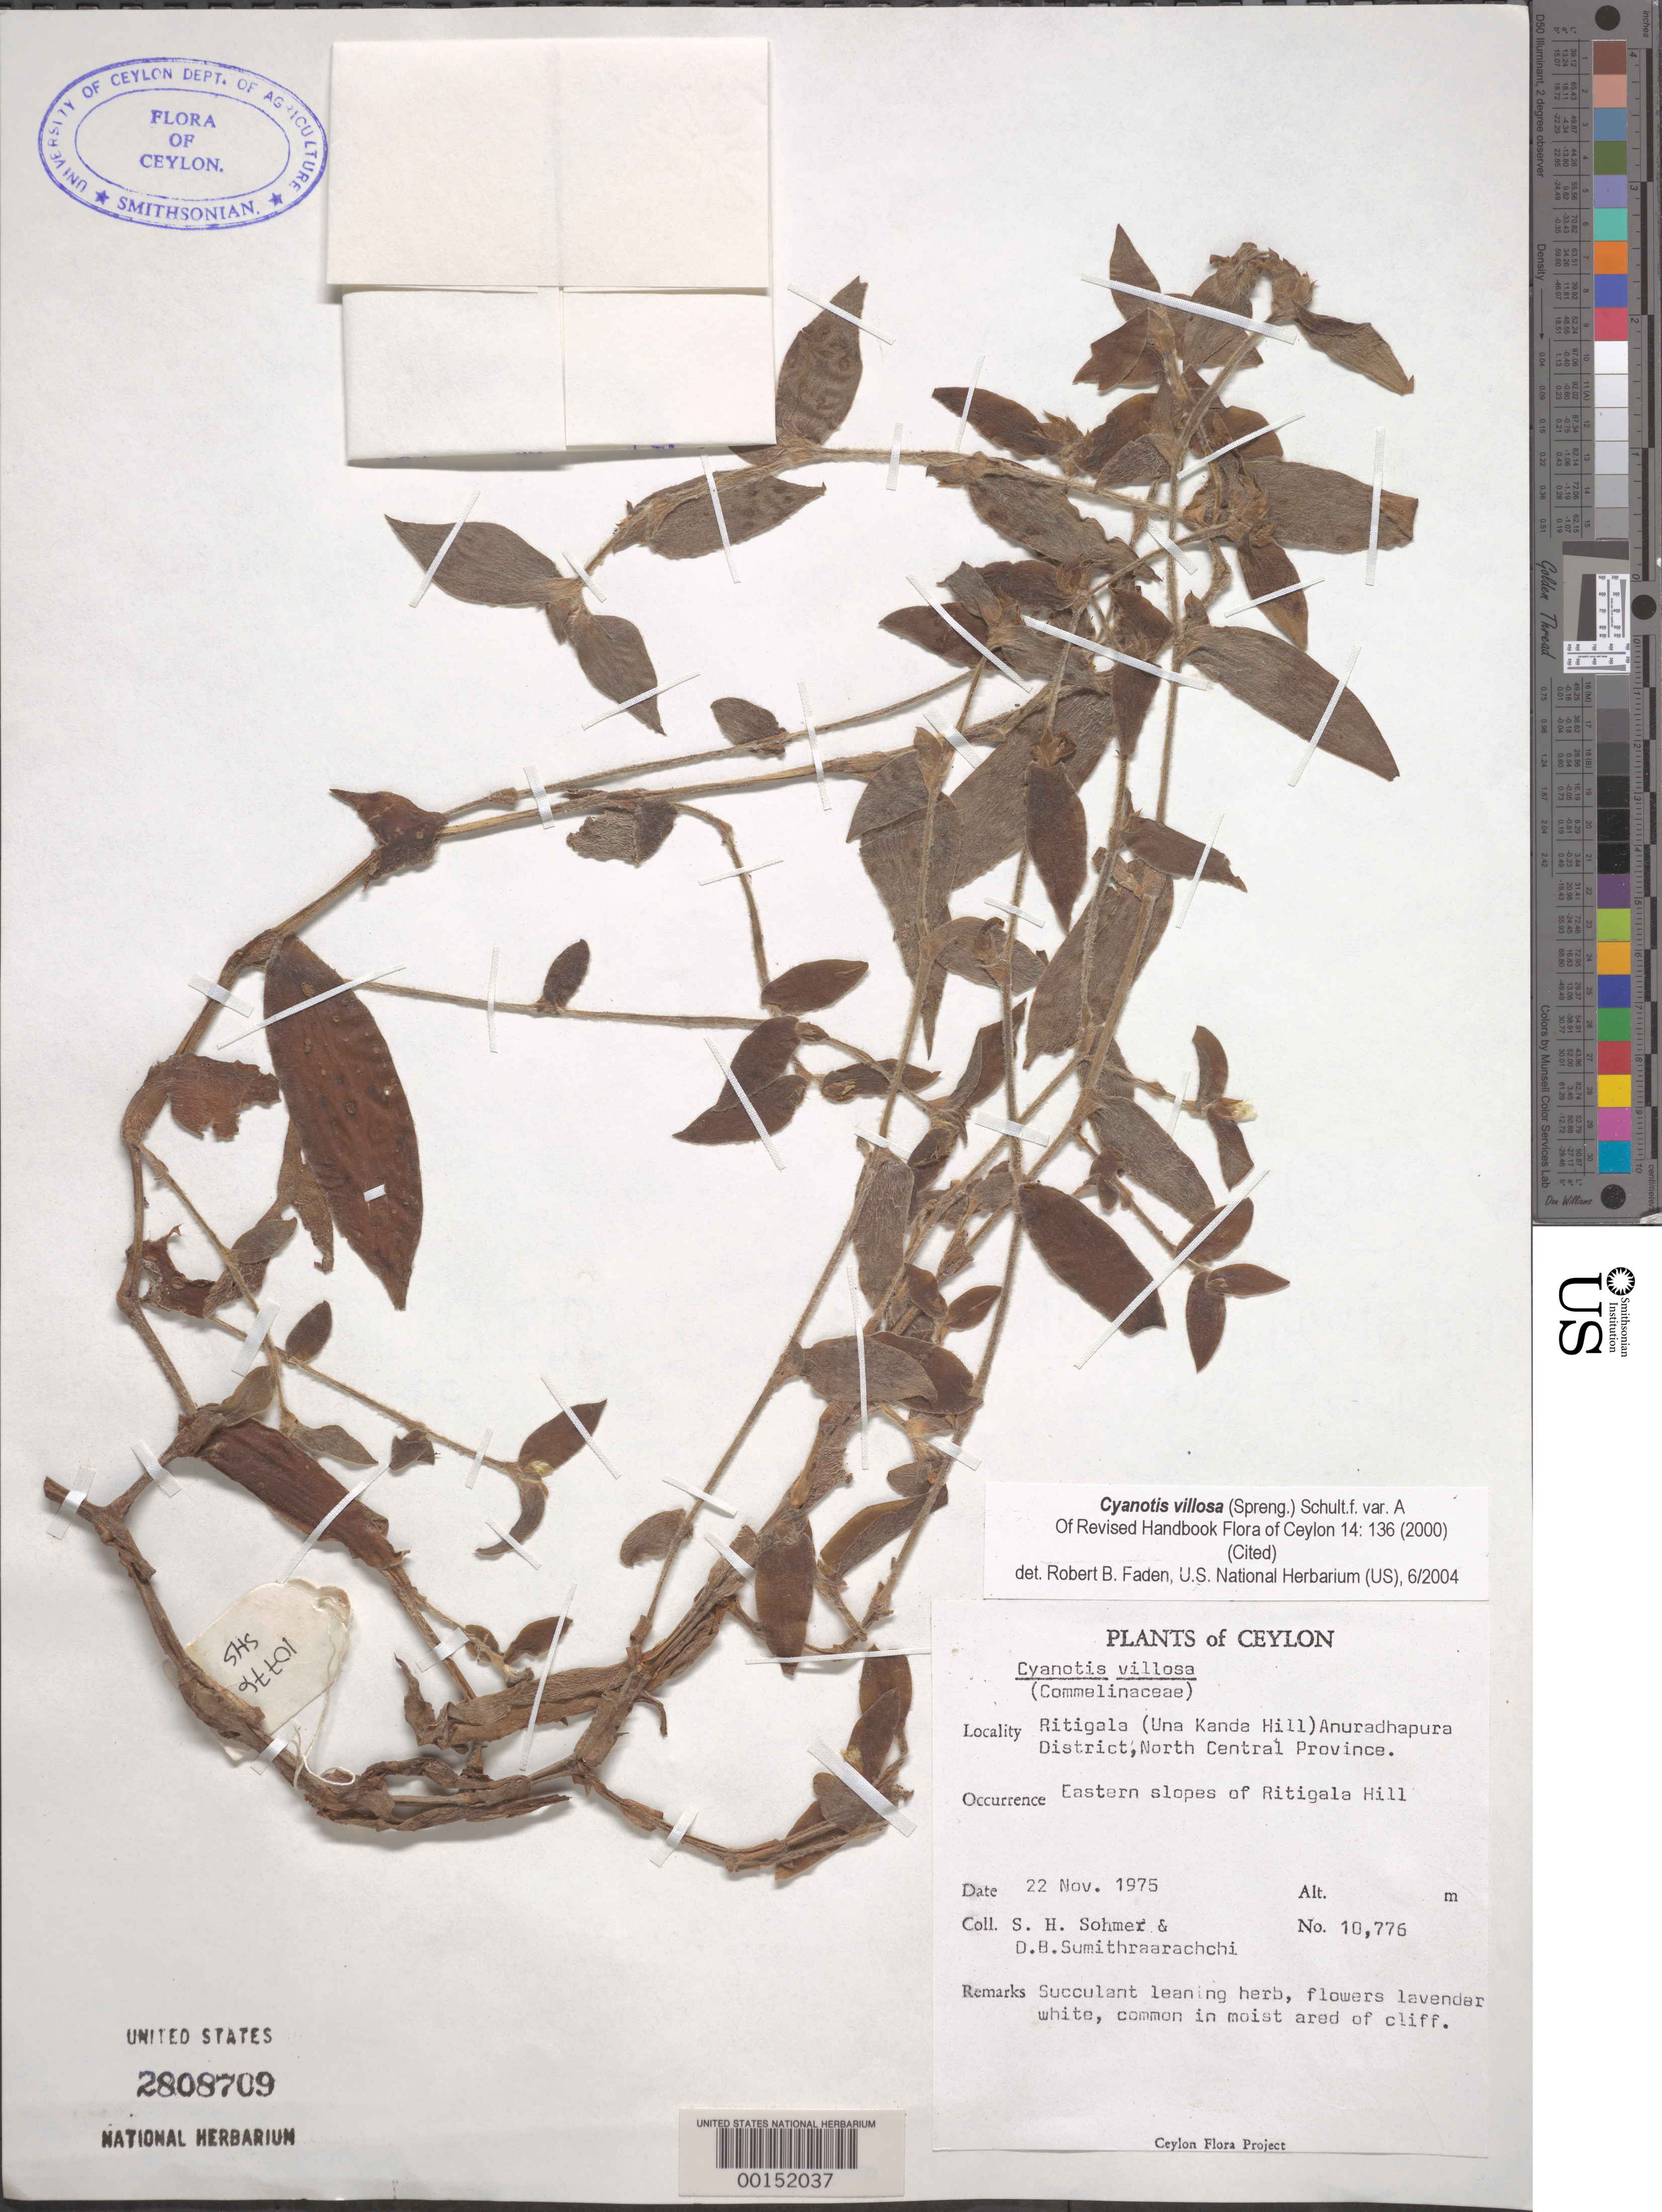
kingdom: Plantae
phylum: Tracheophyta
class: Liliopsida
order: Commelinales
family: Commelinaceae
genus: Cyanotis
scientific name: Cyanotis villosa (Spreng.) Schult. & Schult. f. var. A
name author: (Spreng.) Schult. & Schult. f.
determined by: Faden, Robert B., (US), Smithsonian Institution - National Museum of Natural History (UNITED STATES)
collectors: S. H. Sohmer & D. B. Sumithraarachchi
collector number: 10776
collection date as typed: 22 Nov 1975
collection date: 1975-11-22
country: Sri Lanka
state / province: North Central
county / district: Anuradhapura Dist.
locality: Ritigala (una kanda hill)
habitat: Slopes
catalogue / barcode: US 2808709